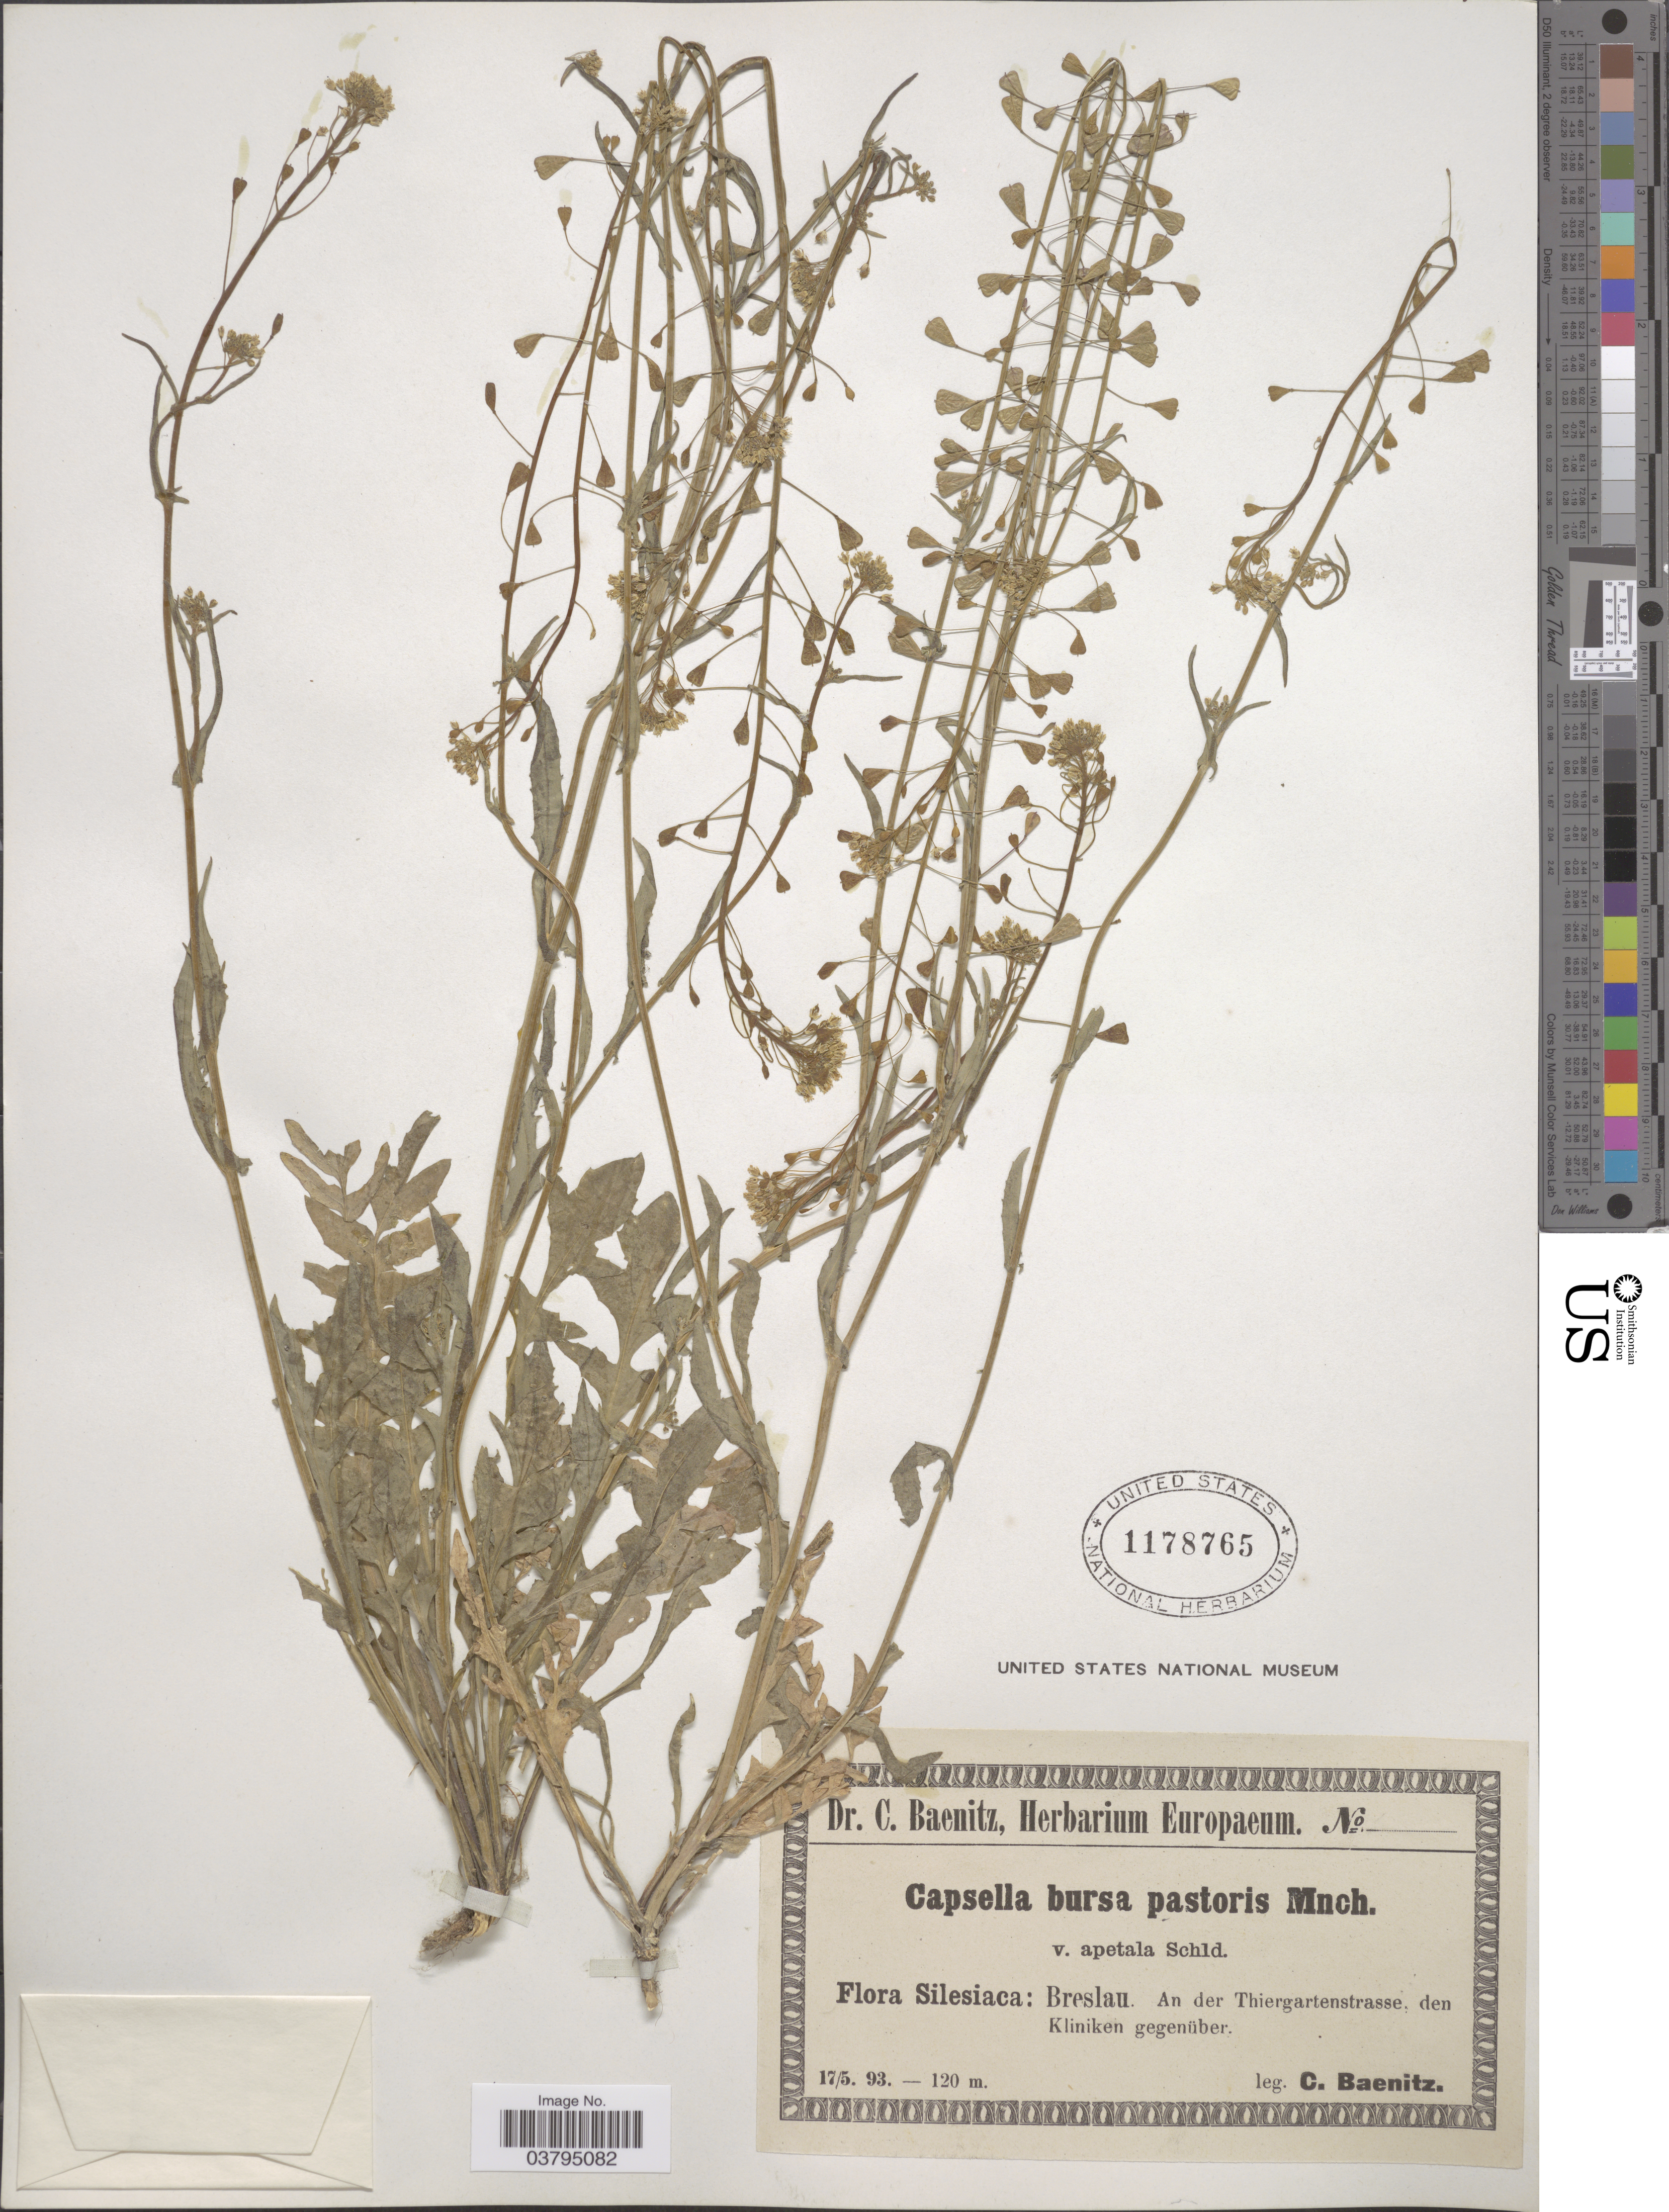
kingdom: Plantae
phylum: Tracheophyta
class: Magnoliopsida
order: Brassicales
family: Brassicaceae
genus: Capsella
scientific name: Capsella bursa-pastoris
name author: (L.) Medik.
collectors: C. G. Baenitz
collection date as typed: Transcribed d/m/y: 17/5/93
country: Poland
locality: Silesiaca: Breslau. An der Thiergartenstrasse, den Kliniken gegenüber.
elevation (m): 120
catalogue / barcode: US 1178765